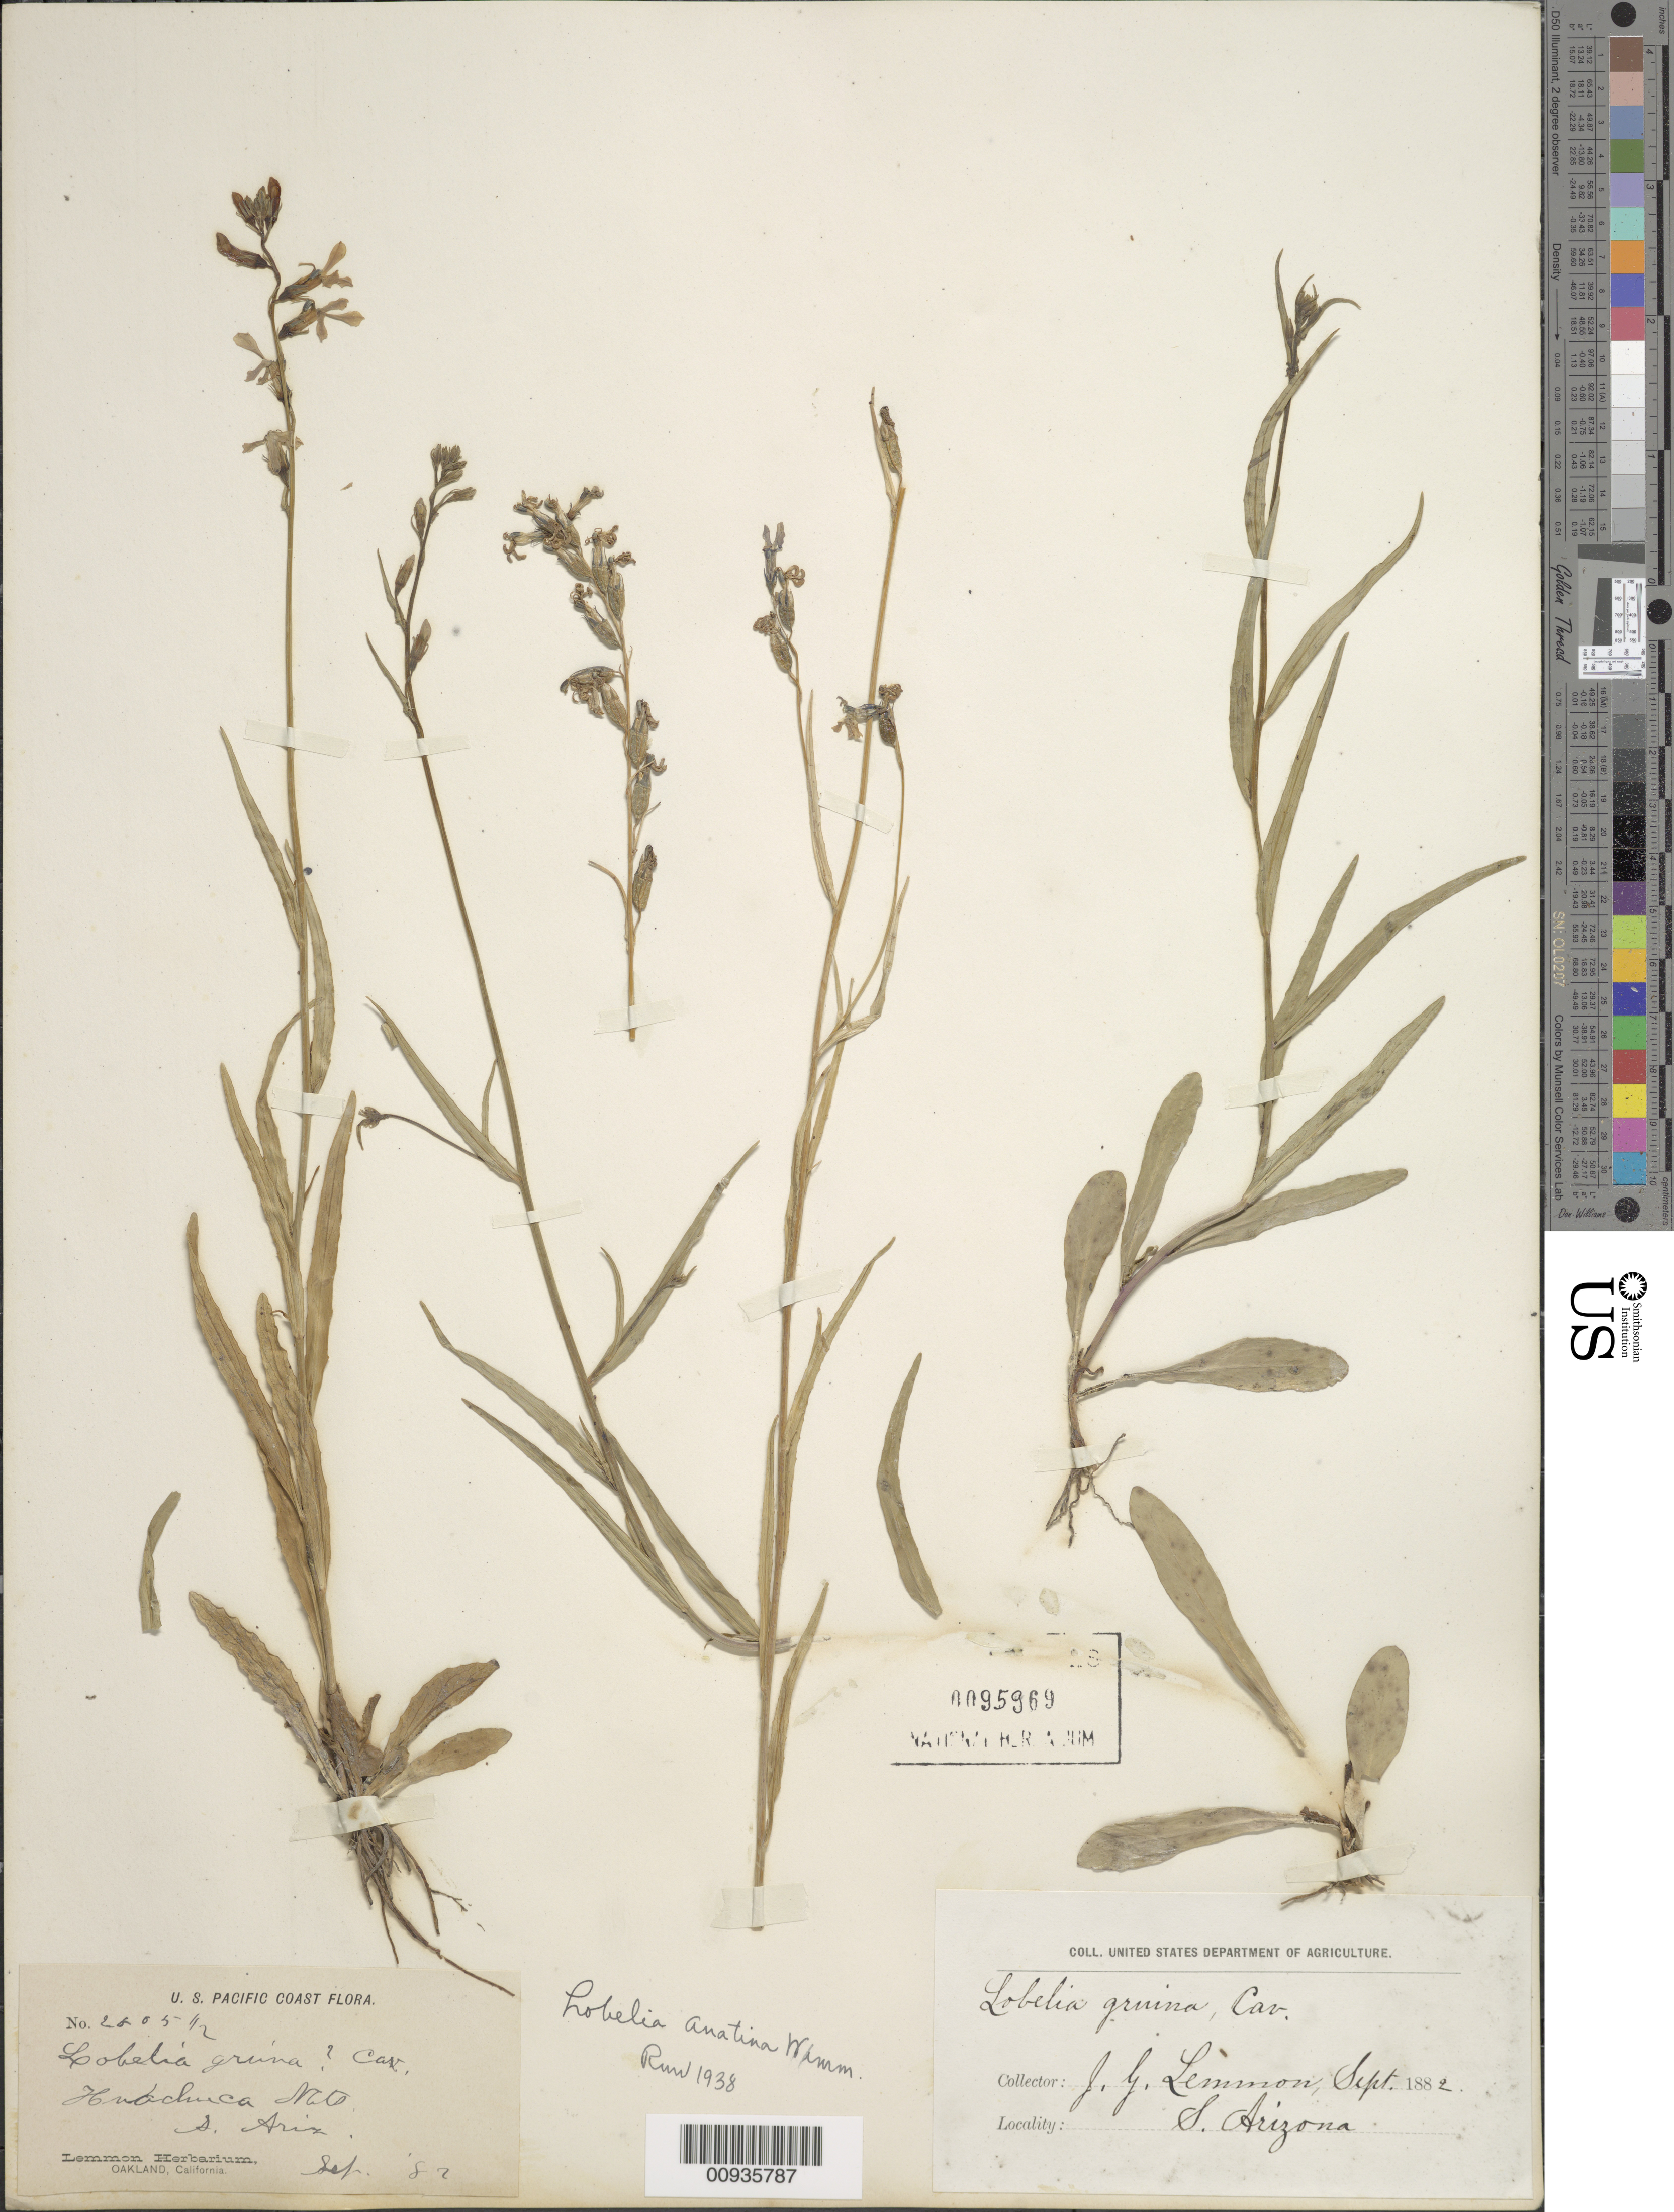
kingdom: Plantae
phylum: Tracheophyta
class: Magnoliopsida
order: Asterales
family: Campanulaceae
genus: Lobelia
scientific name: Lobelia anatina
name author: E. Wimm.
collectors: J. G. Lemmon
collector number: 2805.5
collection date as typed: Sep 1882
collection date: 1882-09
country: United States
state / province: Arizona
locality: Huachuca Mountains.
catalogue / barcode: US 95969